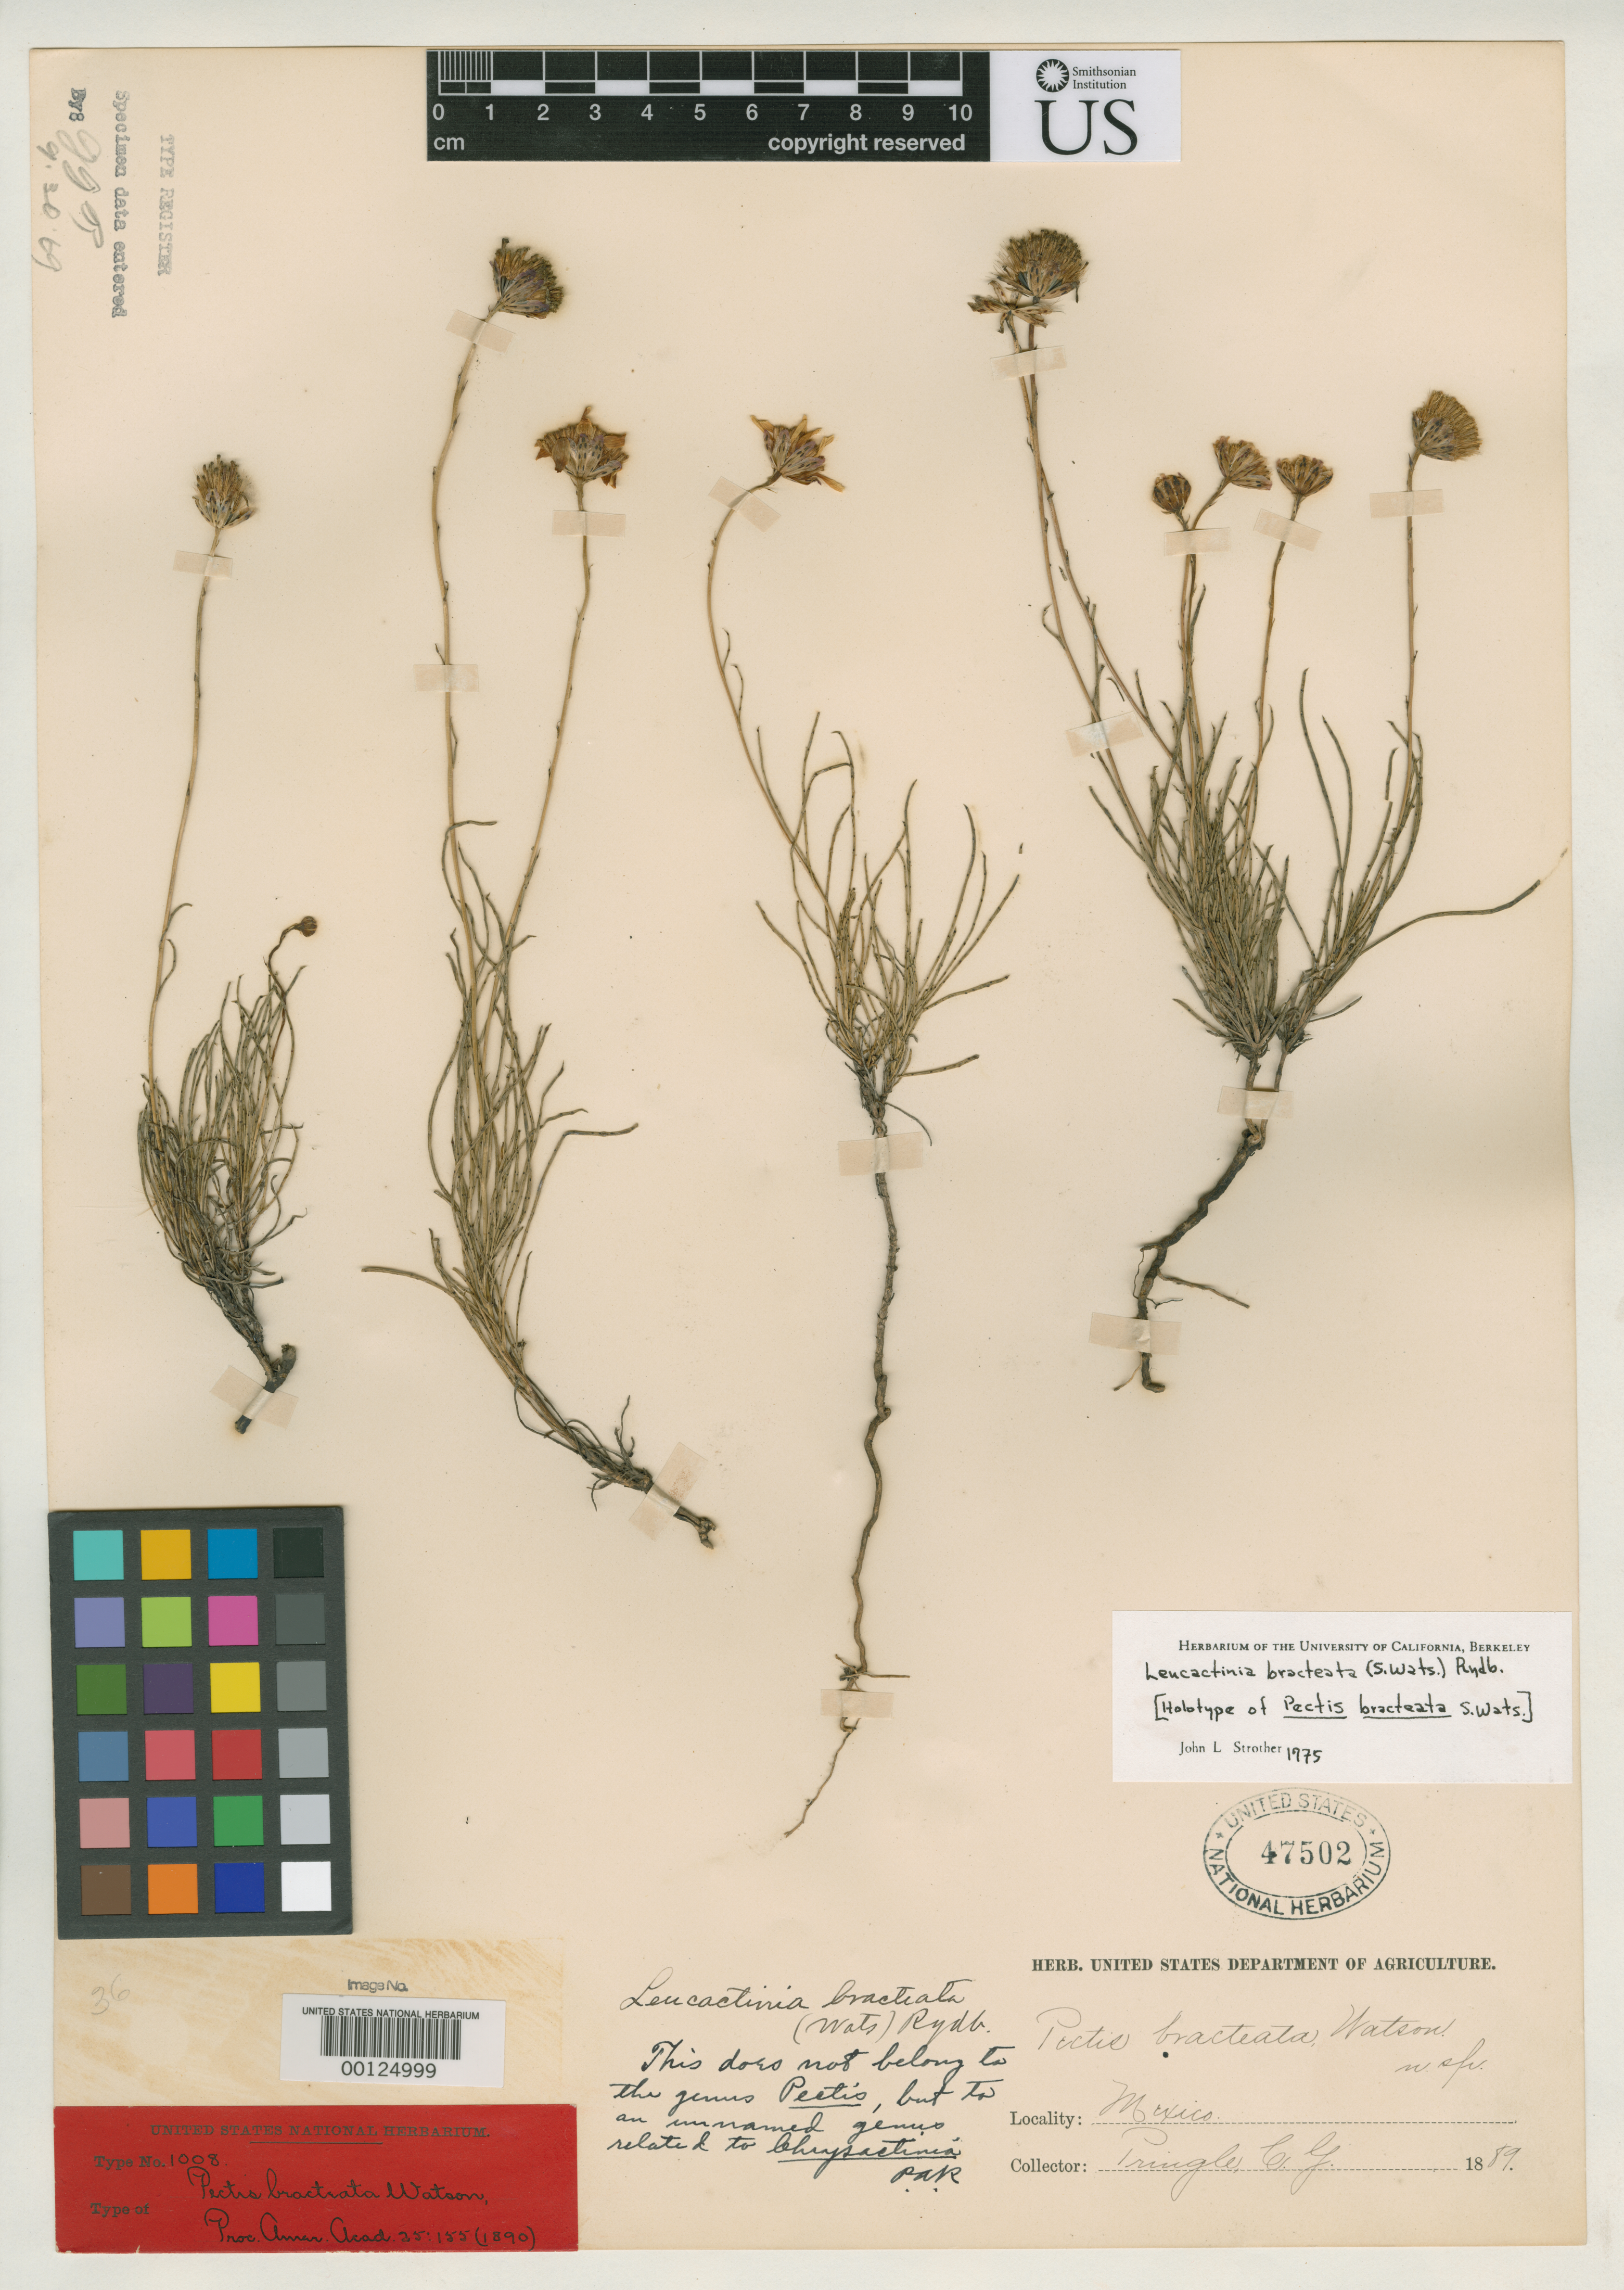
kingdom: Plantae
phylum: Tracheophyta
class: Magnoliopsida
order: Asterales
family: Asteraceae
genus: Pectis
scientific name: Pectis bracteata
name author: S. Watson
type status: Isotype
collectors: C. G. Pringle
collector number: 2403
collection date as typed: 03 Sep 1889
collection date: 1889-09-03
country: Mexico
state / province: Coahuila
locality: Carneros Pass.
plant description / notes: Annotated by J.L. Strother (1975) as "holotype" but holotype is a duplicate at GH. This sheet (USNH 47502) with incomplete label data probably a second sheet of USNH 47501. Collection date cited as 1888 in protologue; 1889 on specimen label.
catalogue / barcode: US 47502